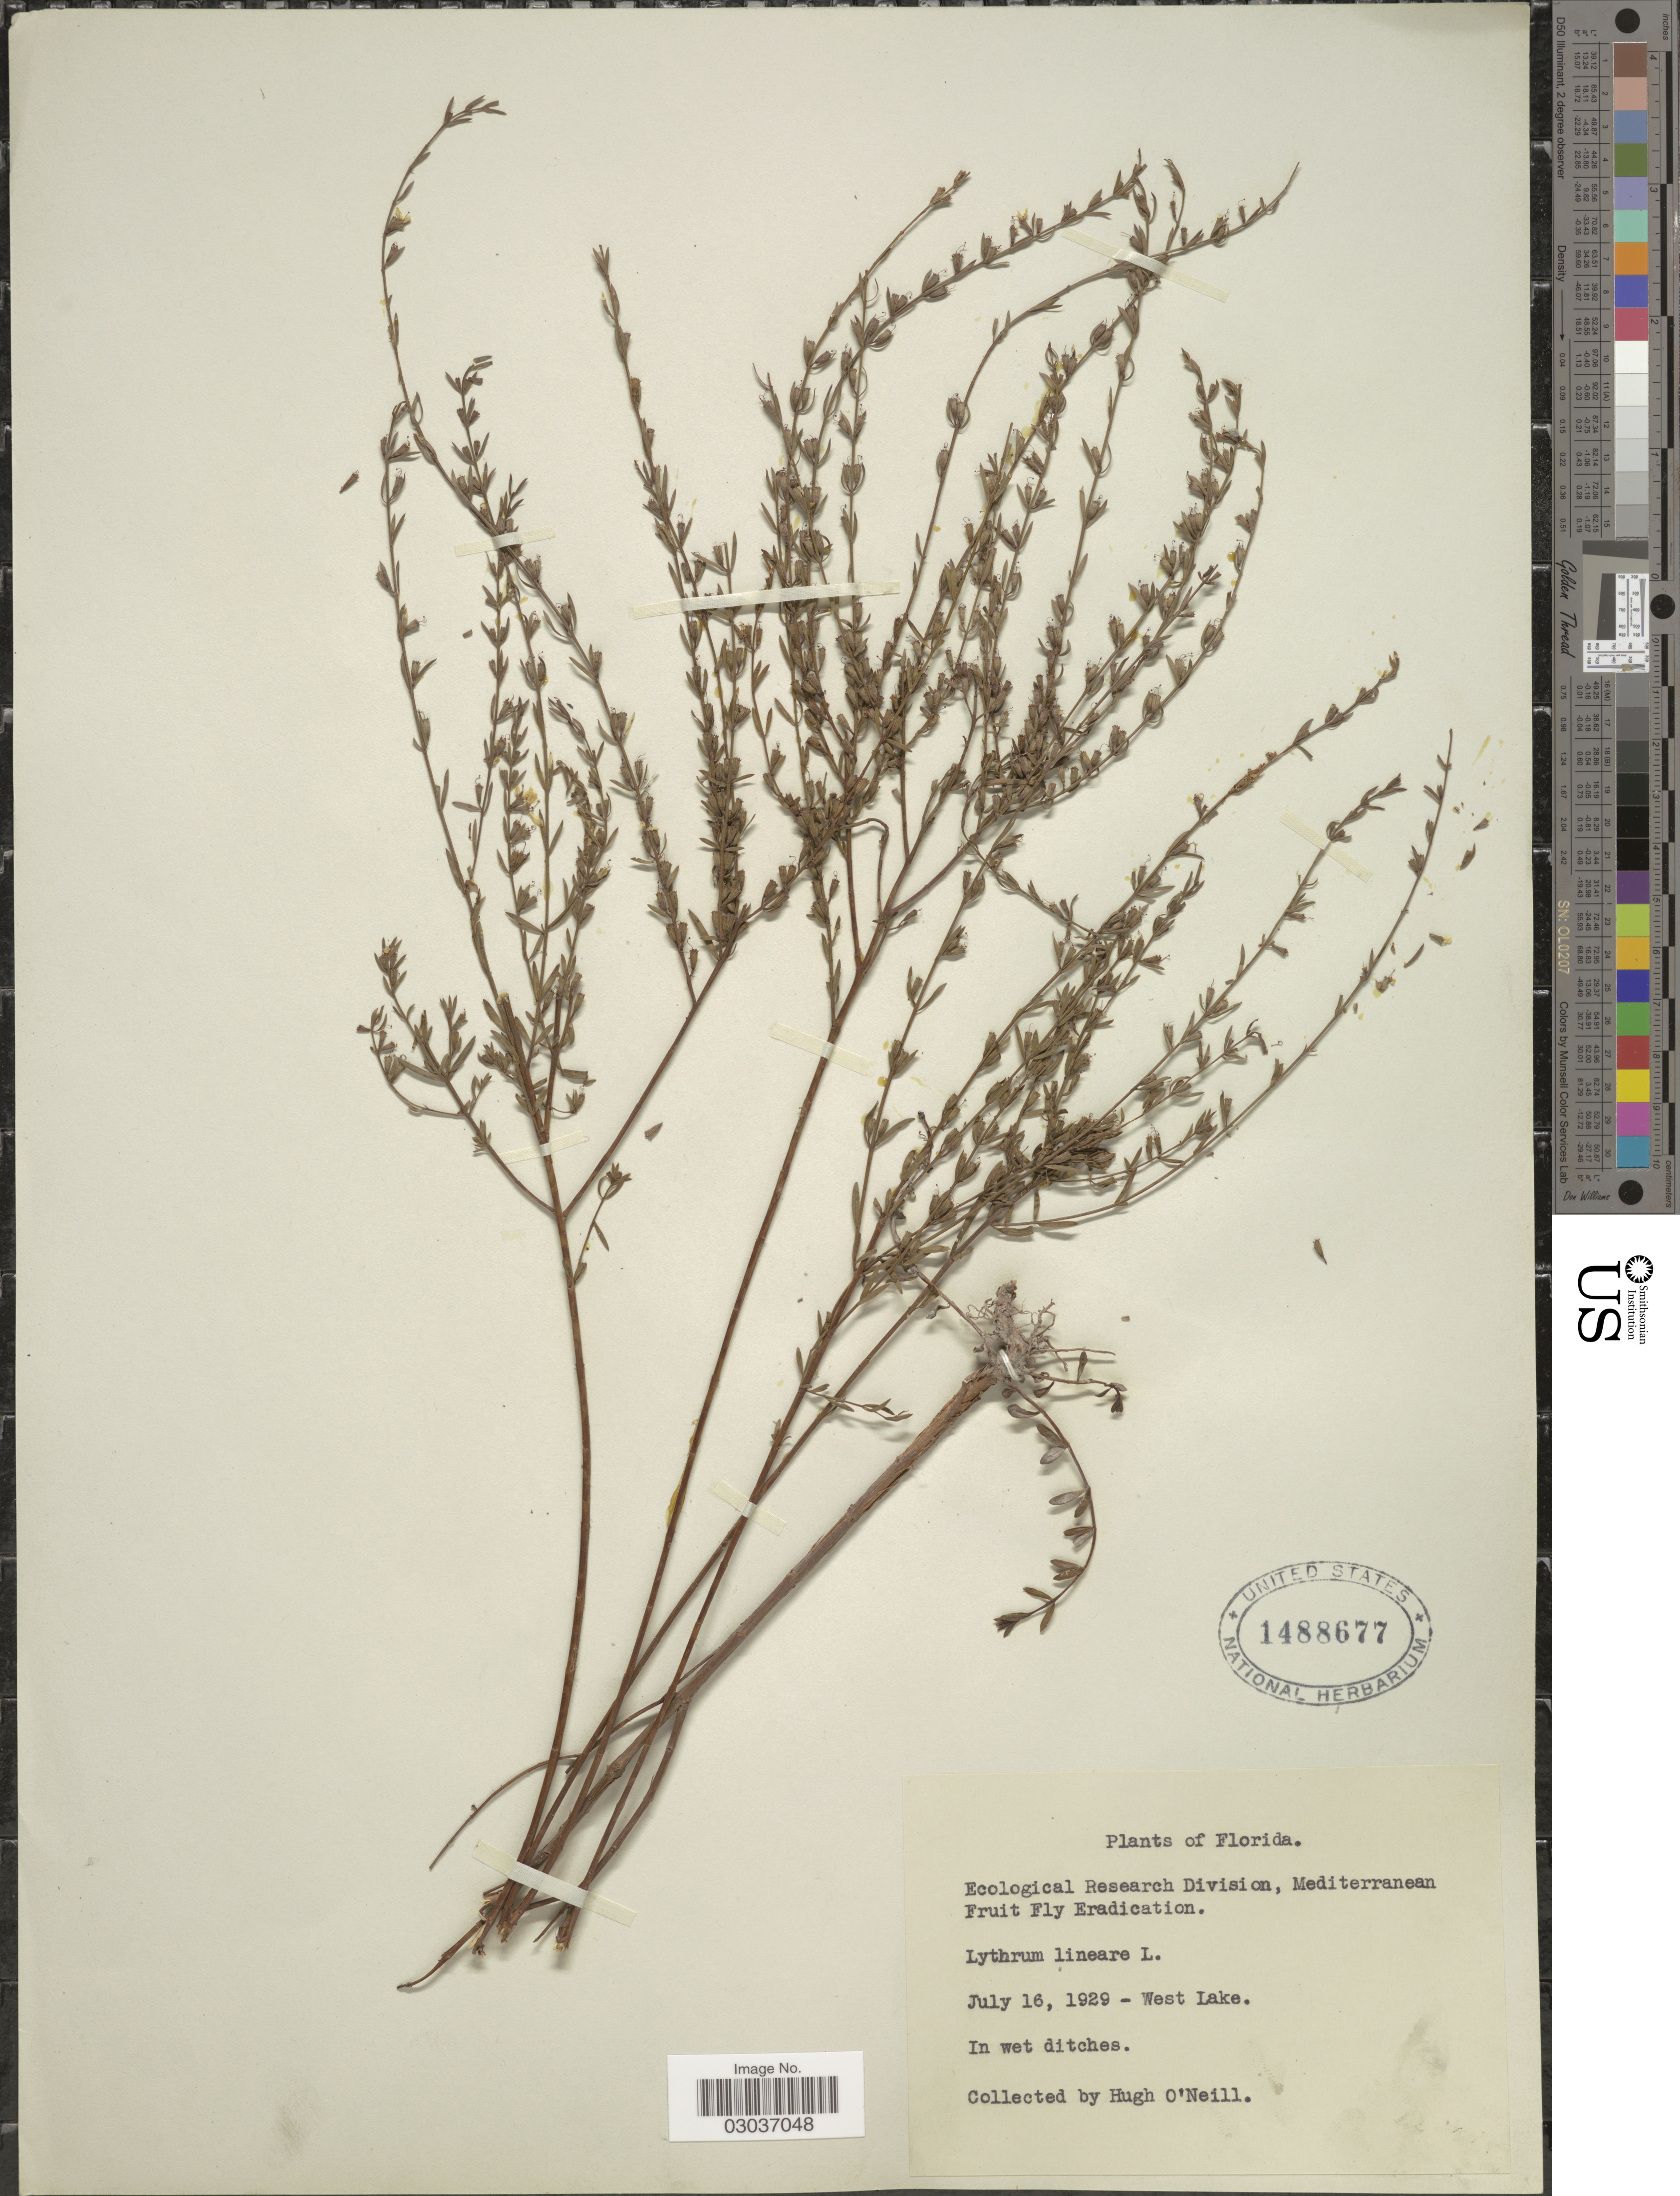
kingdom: Plantae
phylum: Tracheophyta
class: Magnoliopsida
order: Myrtales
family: Lythraceae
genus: Lythrum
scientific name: Lythrum lineare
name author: L.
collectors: H. O'Neill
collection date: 1929-07-16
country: United States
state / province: Florida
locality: West Lake.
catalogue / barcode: US 1488677